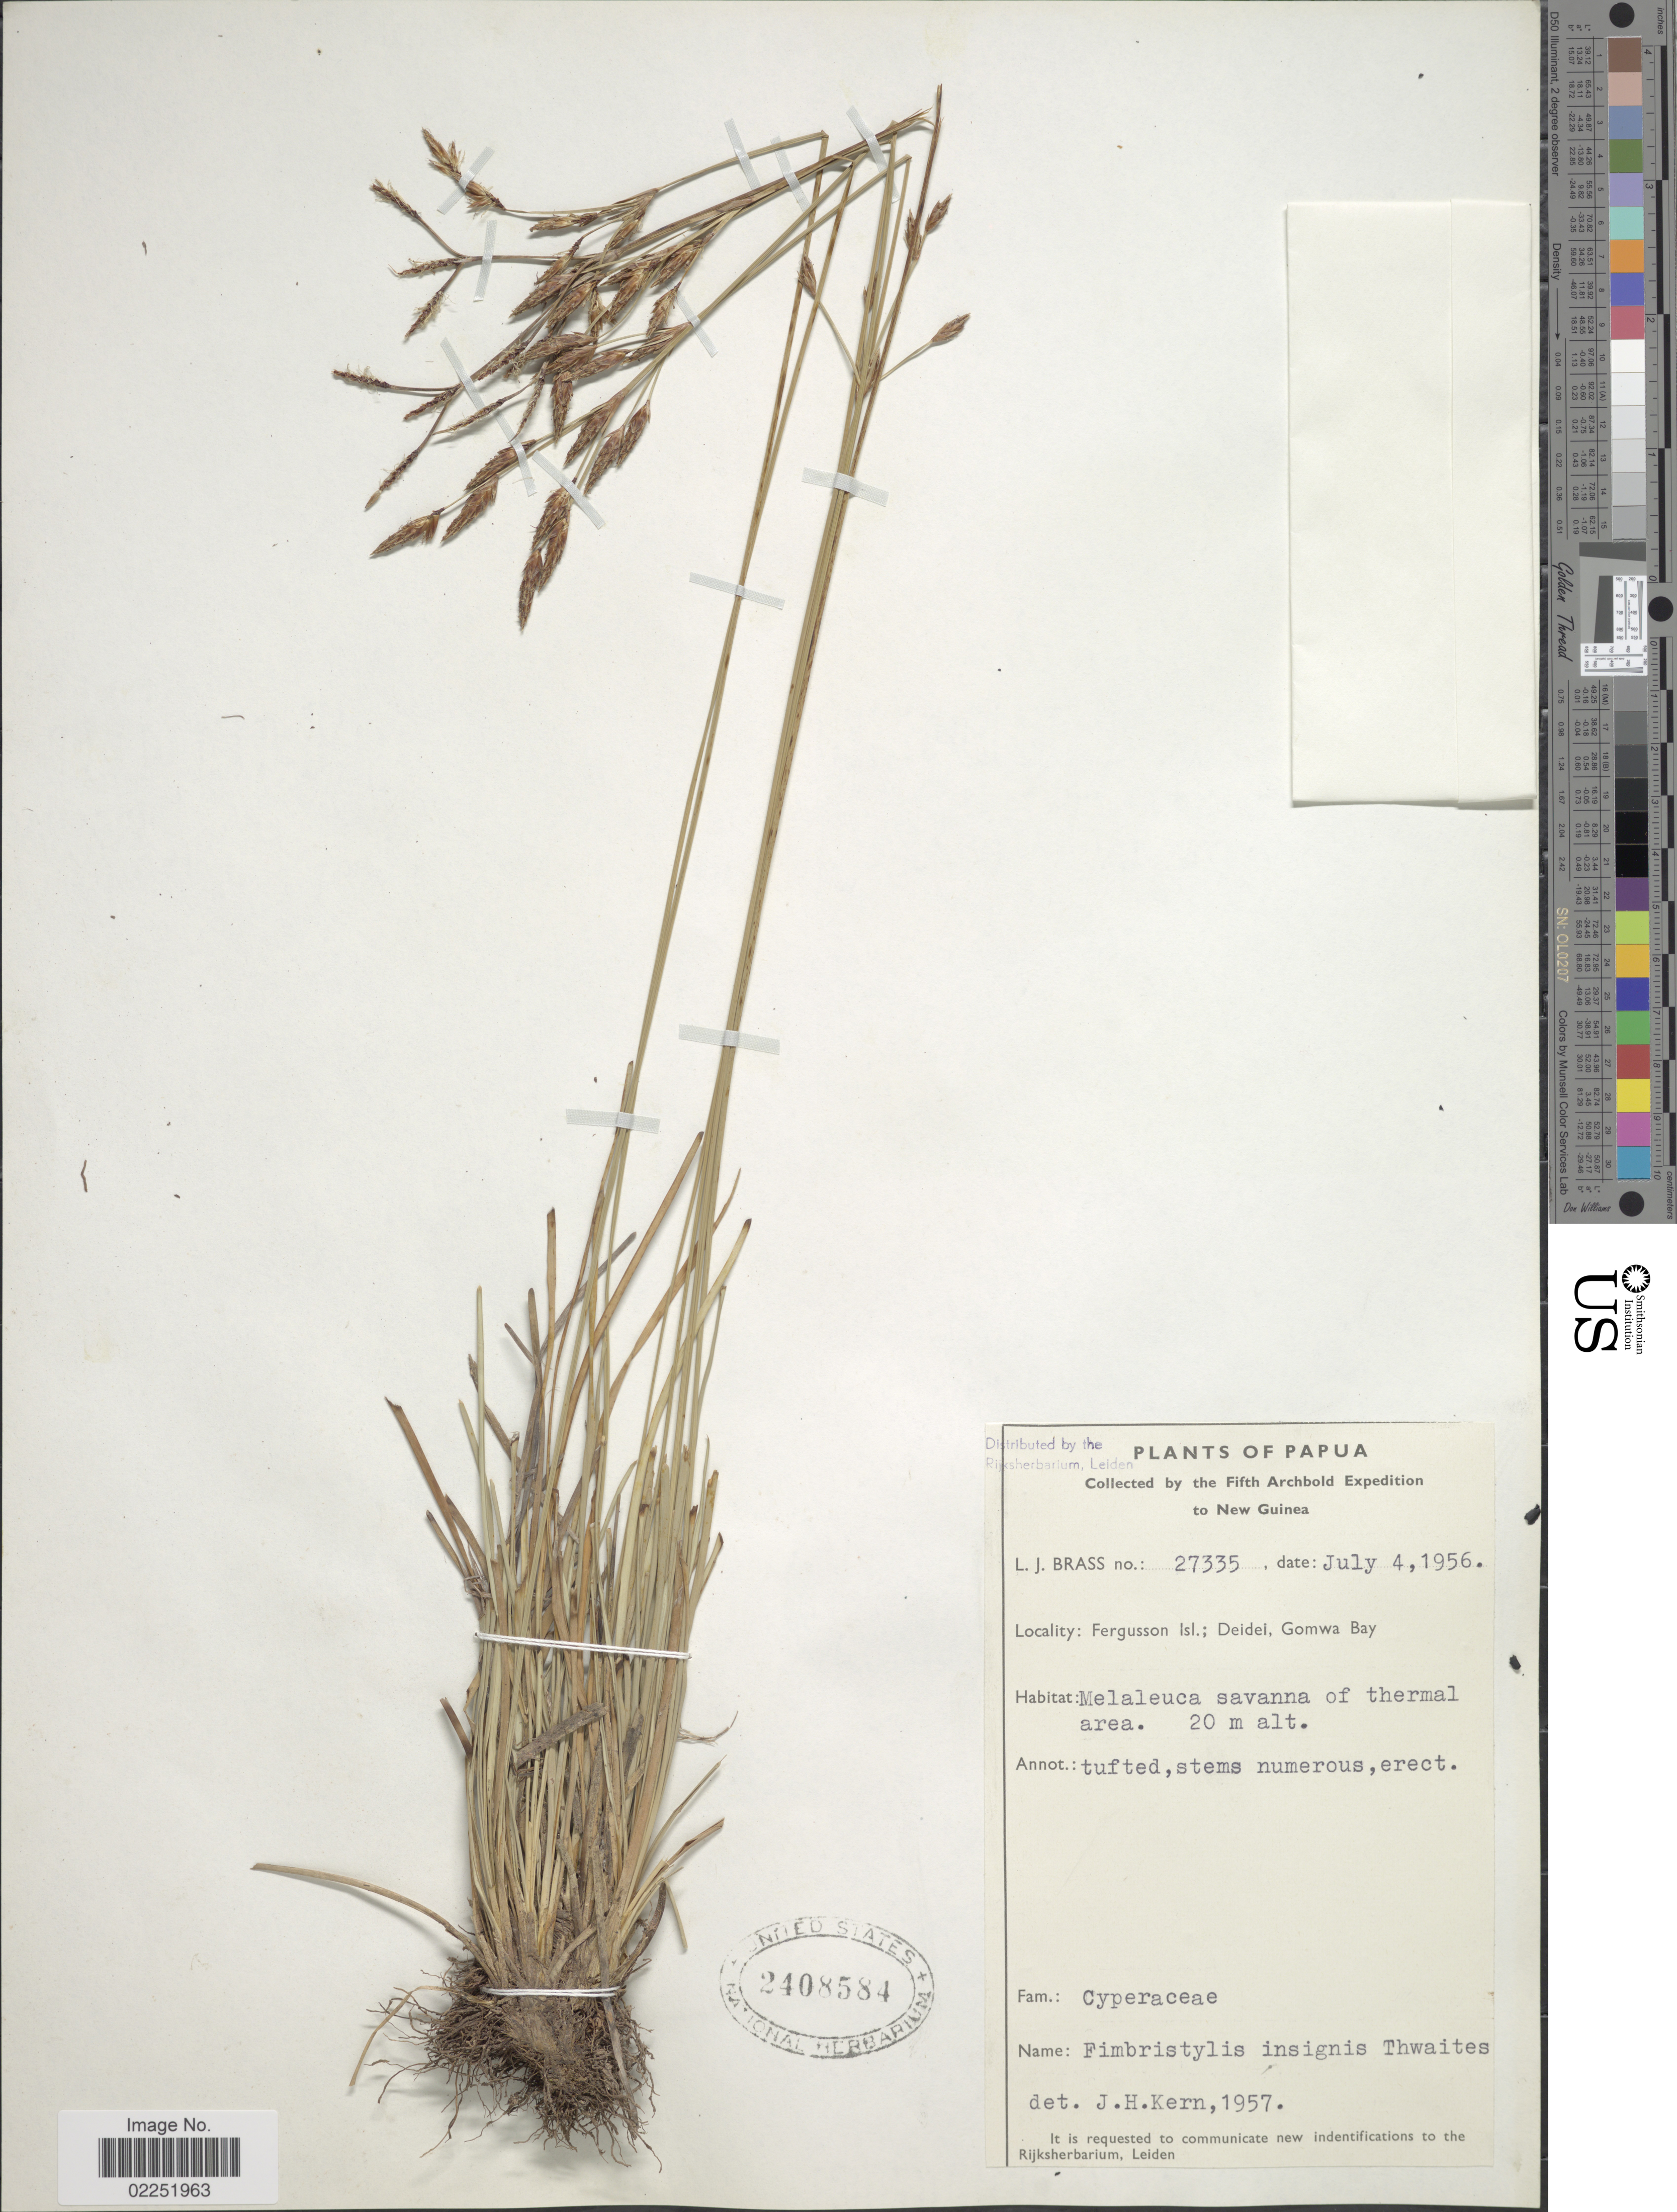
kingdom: Plantae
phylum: Tracheophyta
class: Liliopsida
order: Poales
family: Cyperaceae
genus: Fimbristylis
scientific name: Fimbristylis insignis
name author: Thwaites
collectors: L. J. Brass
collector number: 27335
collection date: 1956-07-04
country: Papua New Guinea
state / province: Milne Bay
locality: Fergusson Isl; Deidei, Gomwa Bay Melaleuca savanna of thermal area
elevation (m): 20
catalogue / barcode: US 2408584